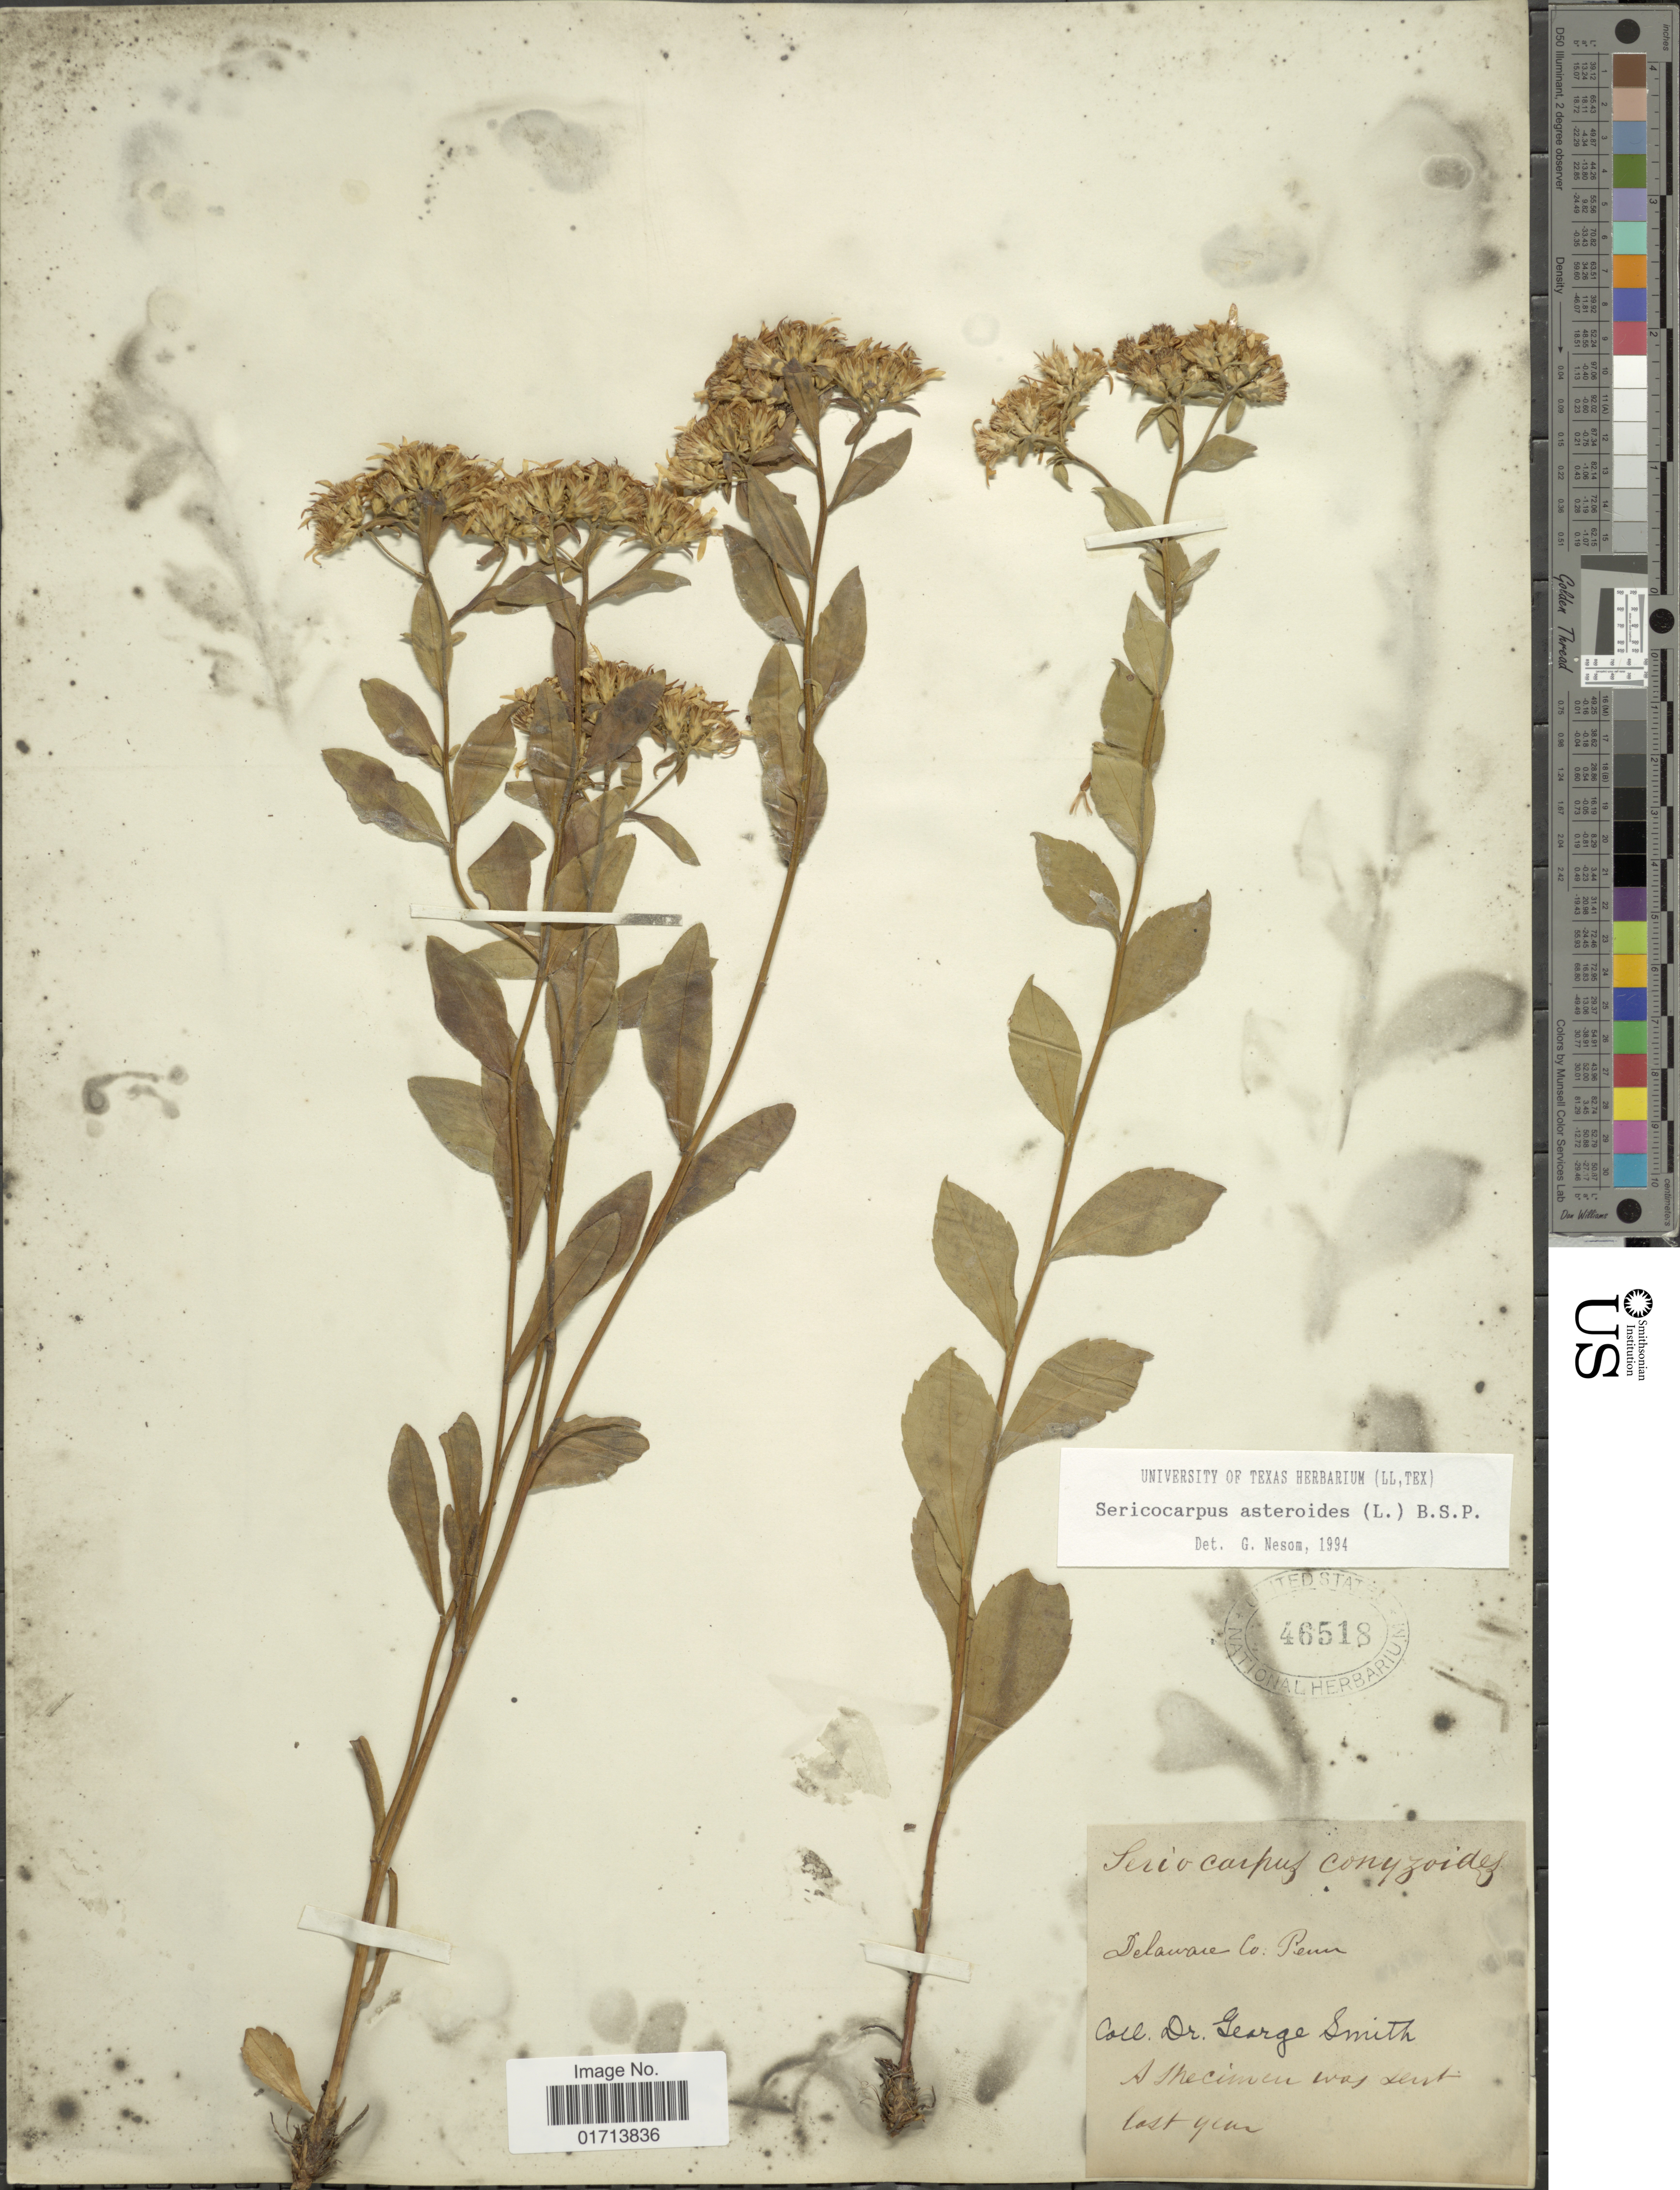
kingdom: Plantae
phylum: Tracheophyta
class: Magnoliopsida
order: Asterales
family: Asteraceae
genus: Sericocarpus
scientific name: Sericocarpus asteroides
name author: (L.) Britton, Stearns & Poggenb.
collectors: G. Smith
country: United States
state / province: Pennsylvania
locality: Delaware Co.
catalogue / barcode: US 46518